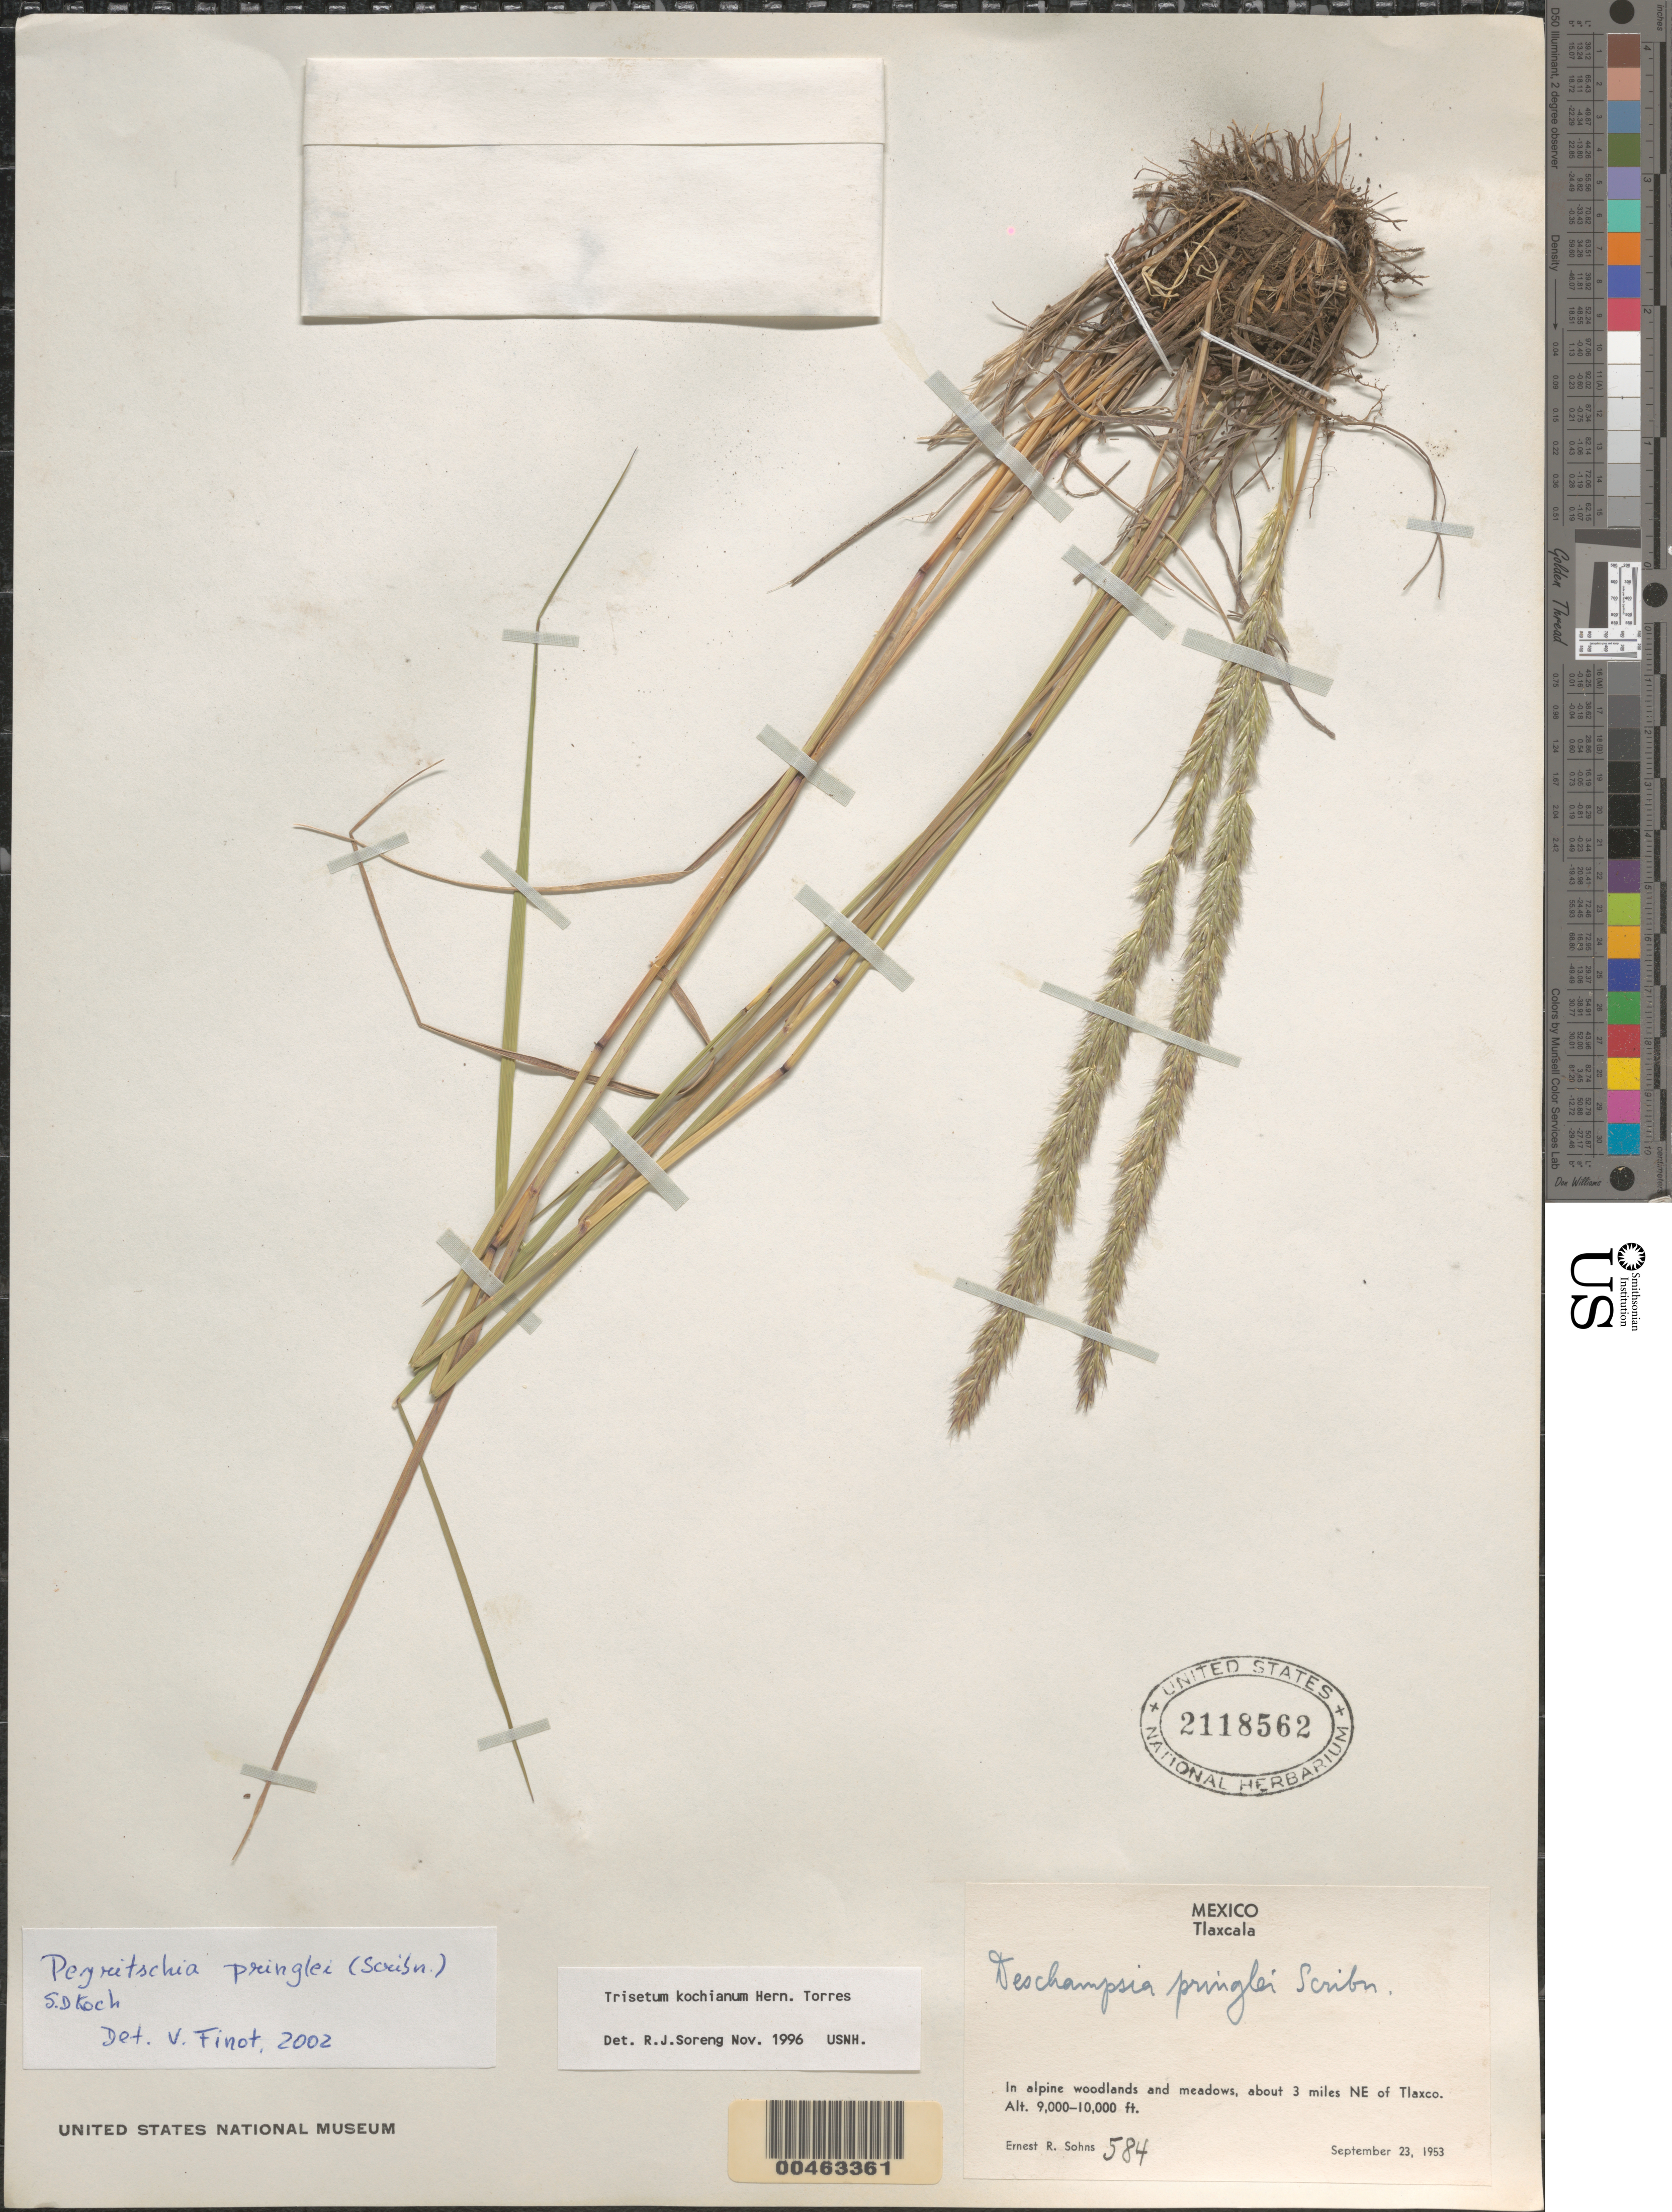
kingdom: Plantae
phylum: Tracheophyta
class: Liliopsida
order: Poales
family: Poaceae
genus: Peyritschia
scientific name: Peyritschia pringlei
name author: (Scribn.) S.D. Koch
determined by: Finot, V. L.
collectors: E. R. Sohns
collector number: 584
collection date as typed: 23 Sep 1953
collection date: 1953-09-23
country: Mexico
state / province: Tlaxcala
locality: About 3 Mi. NE of Tlaxco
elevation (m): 2743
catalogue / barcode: US 2118562